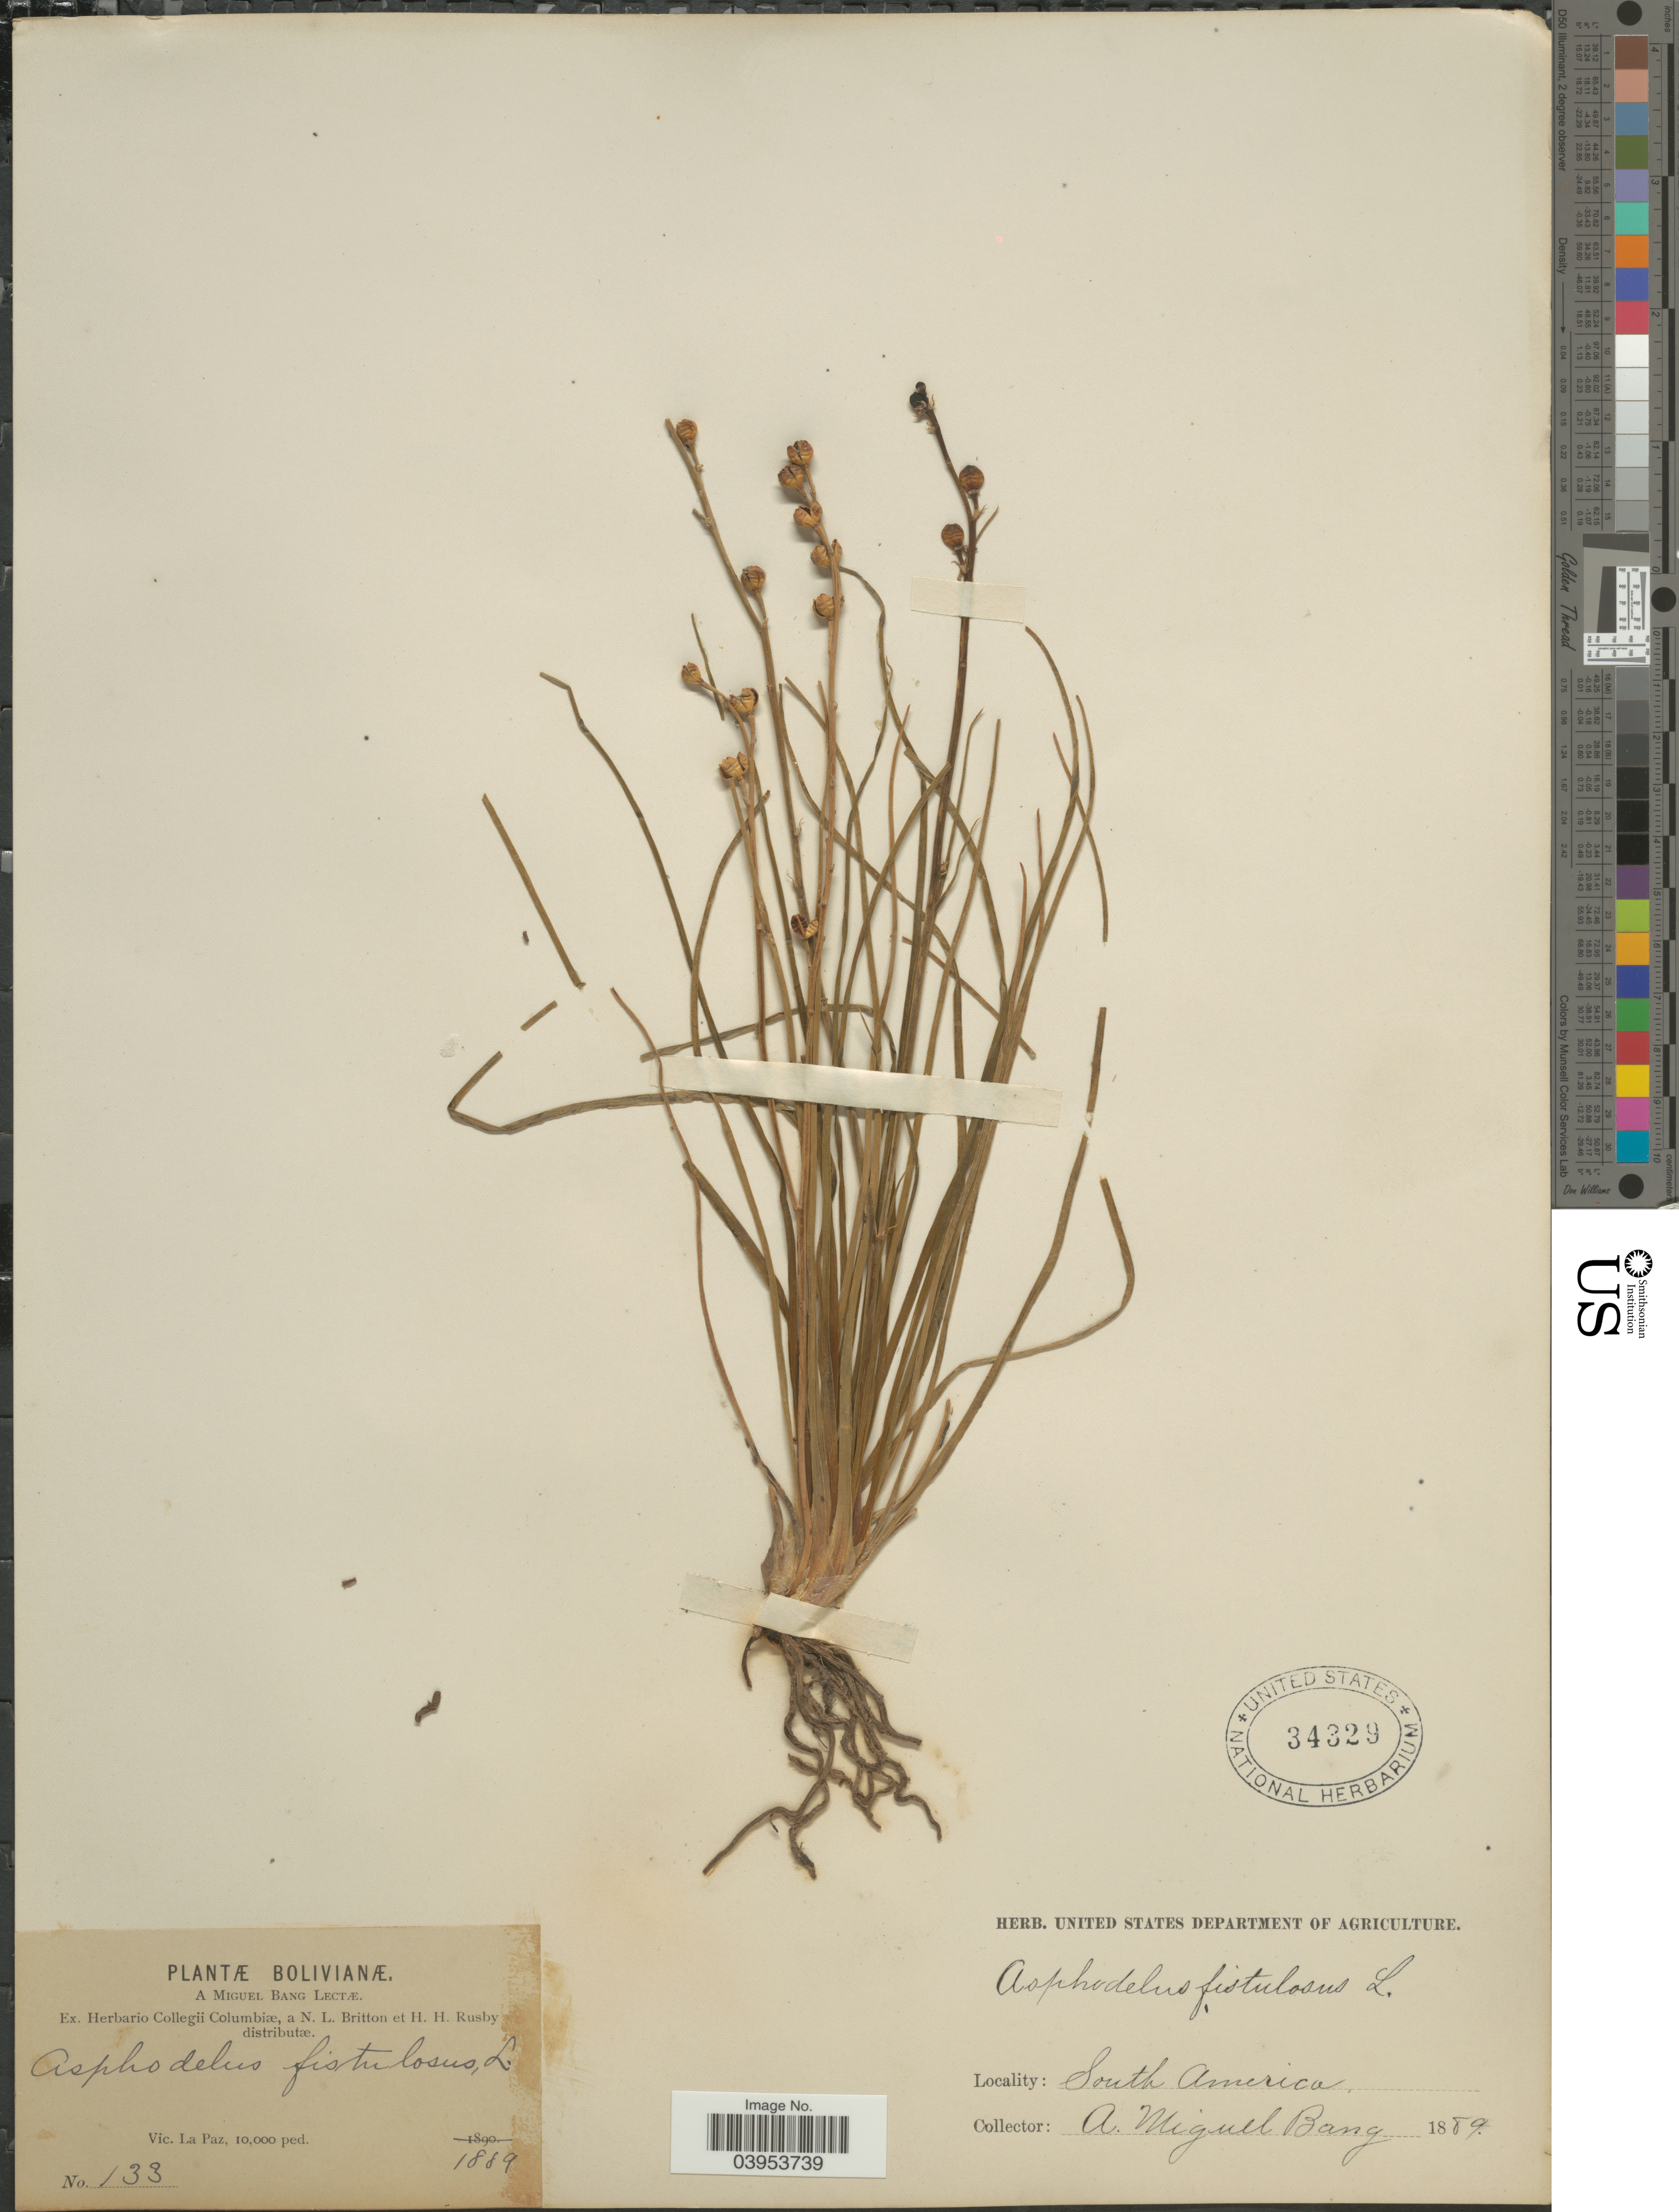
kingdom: Plantae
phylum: Tracheophyta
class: Liliopsida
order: Asparagales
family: Asphodelaceae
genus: Asphodelus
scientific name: Asphodelus fistulosus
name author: L.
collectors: M. Bang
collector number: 133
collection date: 1889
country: Bolivia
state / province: La Paz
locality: Vic. La Paz.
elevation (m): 3048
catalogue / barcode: US 34329